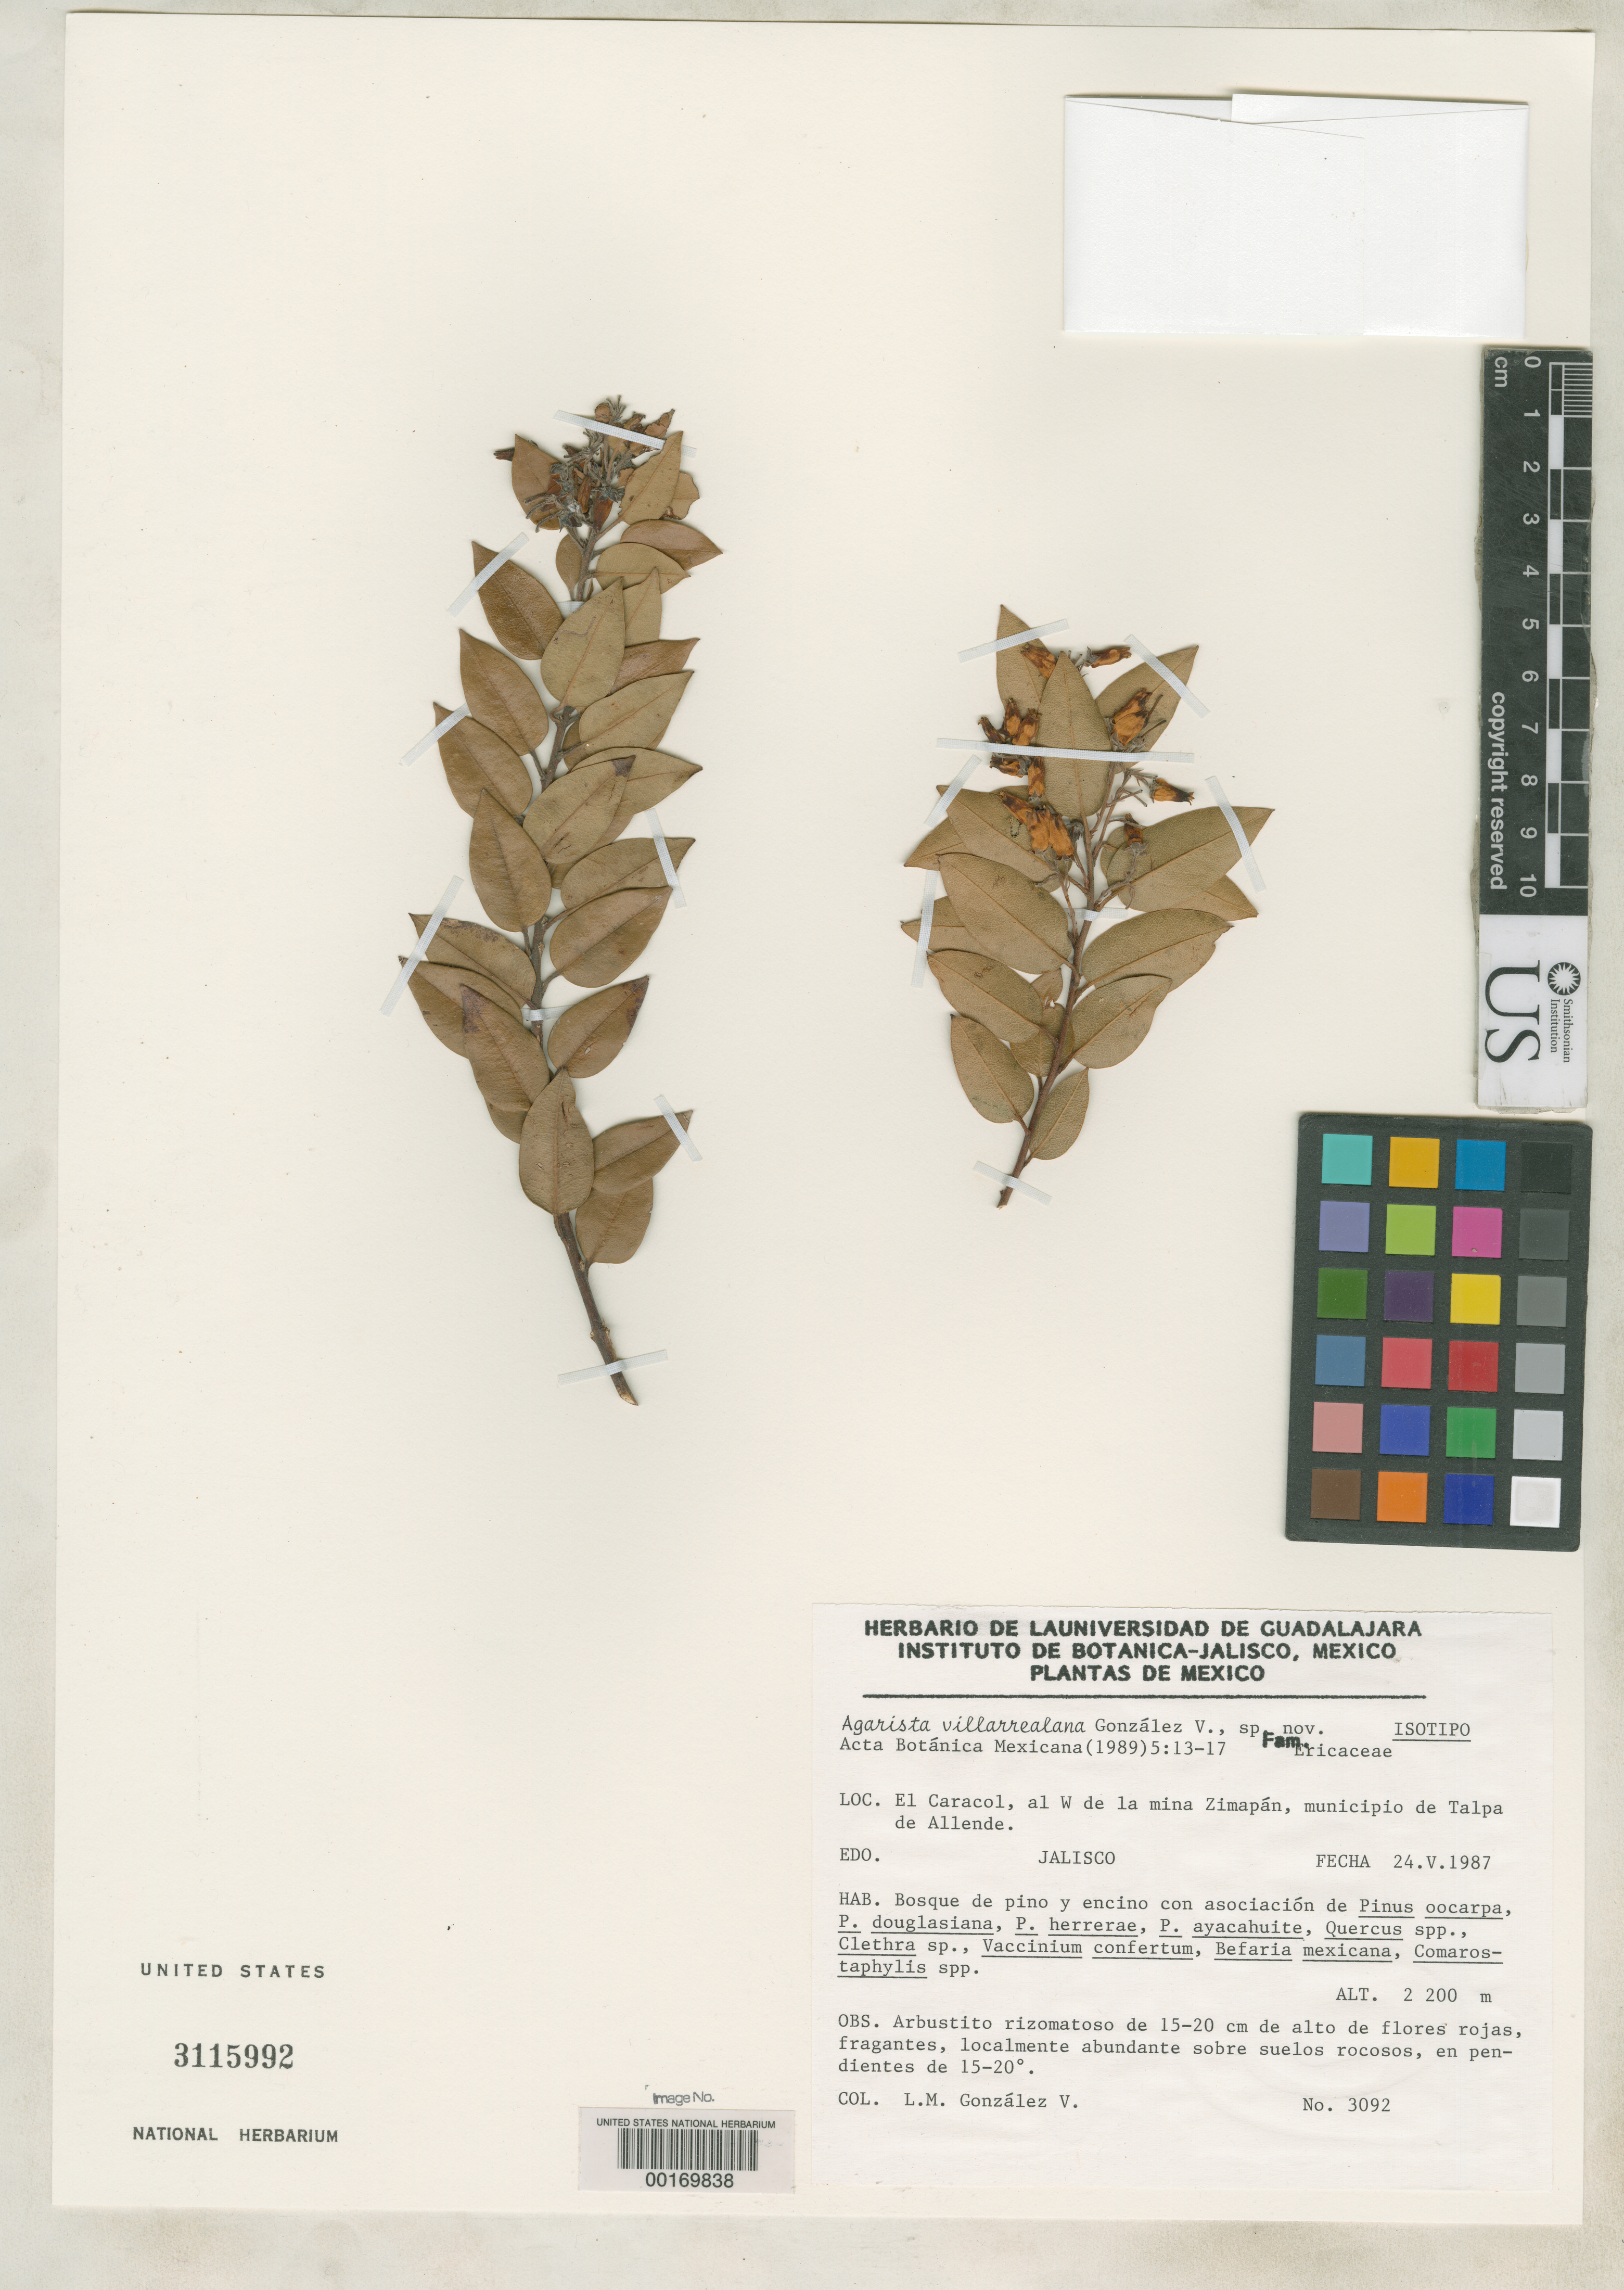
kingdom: Plantae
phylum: Tracheophyta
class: Magnoliopsida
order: Ericales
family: Ericaceae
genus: Agarista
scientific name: Agarista villarrealana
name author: L.M. González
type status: Isotype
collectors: L. M. González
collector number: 3092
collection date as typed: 24 May 1987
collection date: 1987-05-24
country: Mexico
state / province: Jalisco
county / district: Talpa de Allende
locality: El Caracol, W of Zimapan Mine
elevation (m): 2200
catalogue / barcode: US 3115992